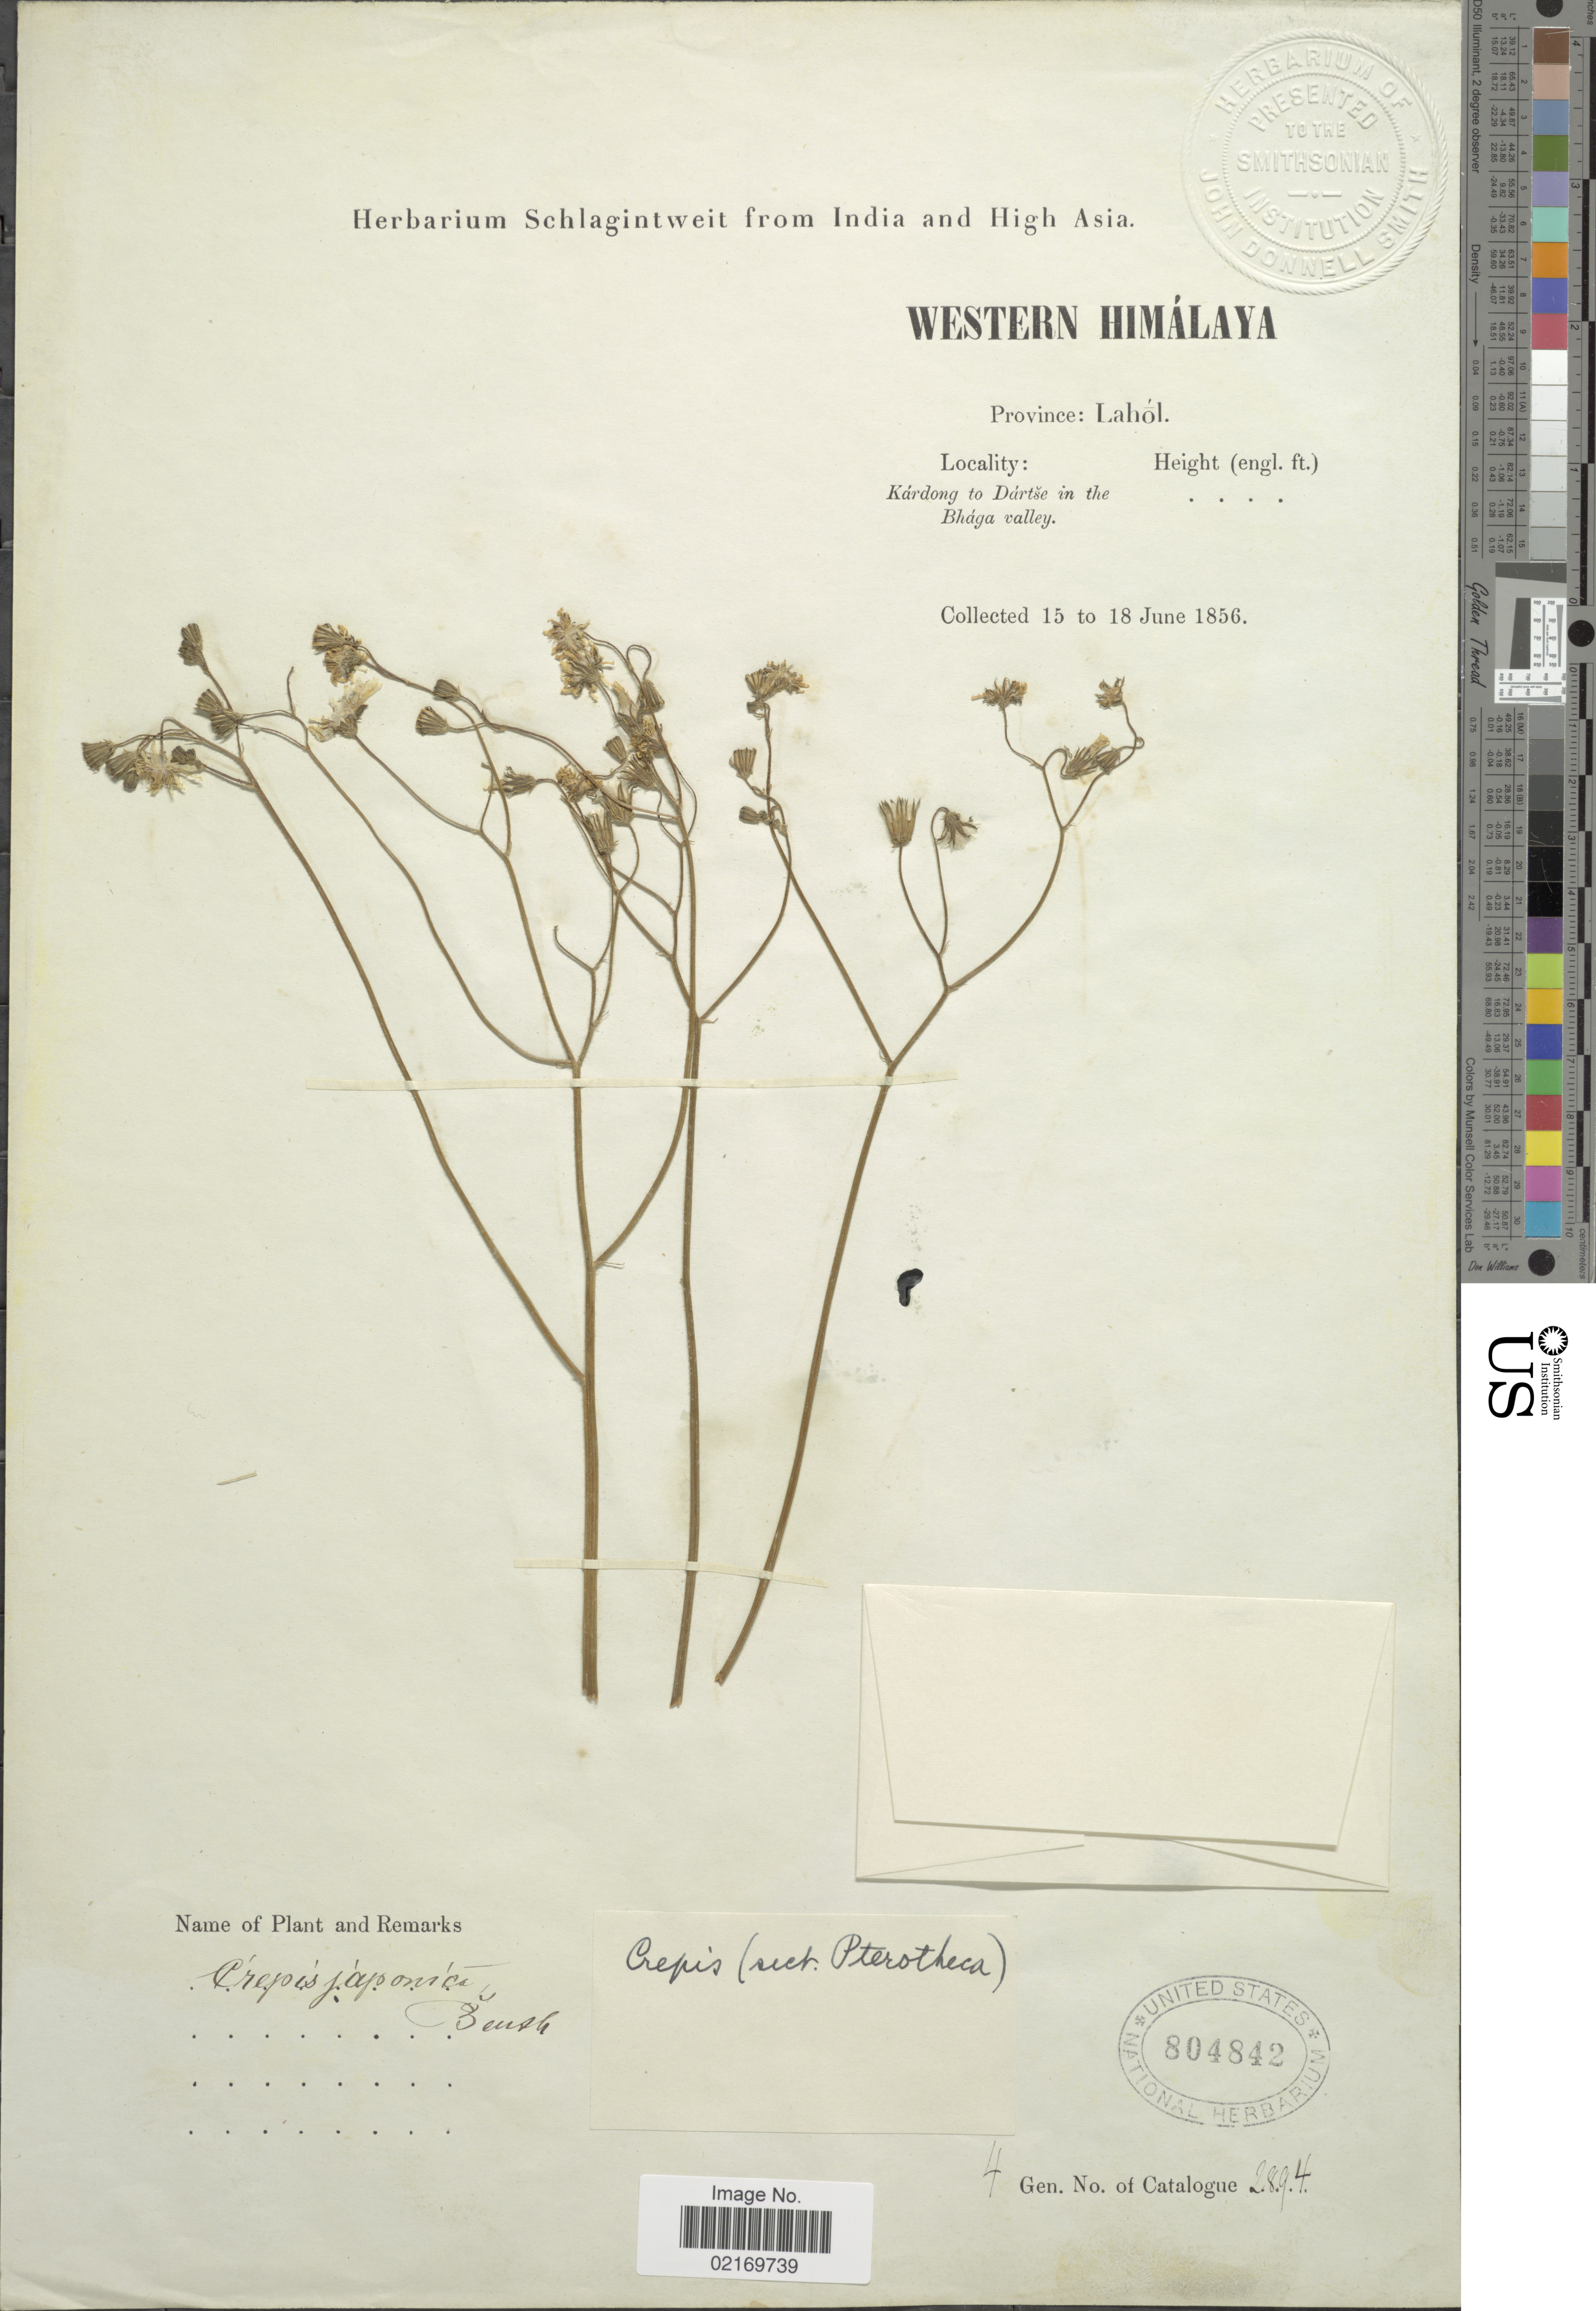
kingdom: Plantae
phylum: Tracheophyta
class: Magnoliopsida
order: Asterales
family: Asteraceae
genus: Pterotheca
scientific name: Pterotheca sp.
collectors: ex herb. Schlagintweit from India and High Asia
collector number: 2894?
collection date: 1856-06-15/1856-06-18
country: India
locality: Western Himalaya, Province Lahol, Kardong to Dartse in the Bhaga Valley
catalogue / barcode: US 804842